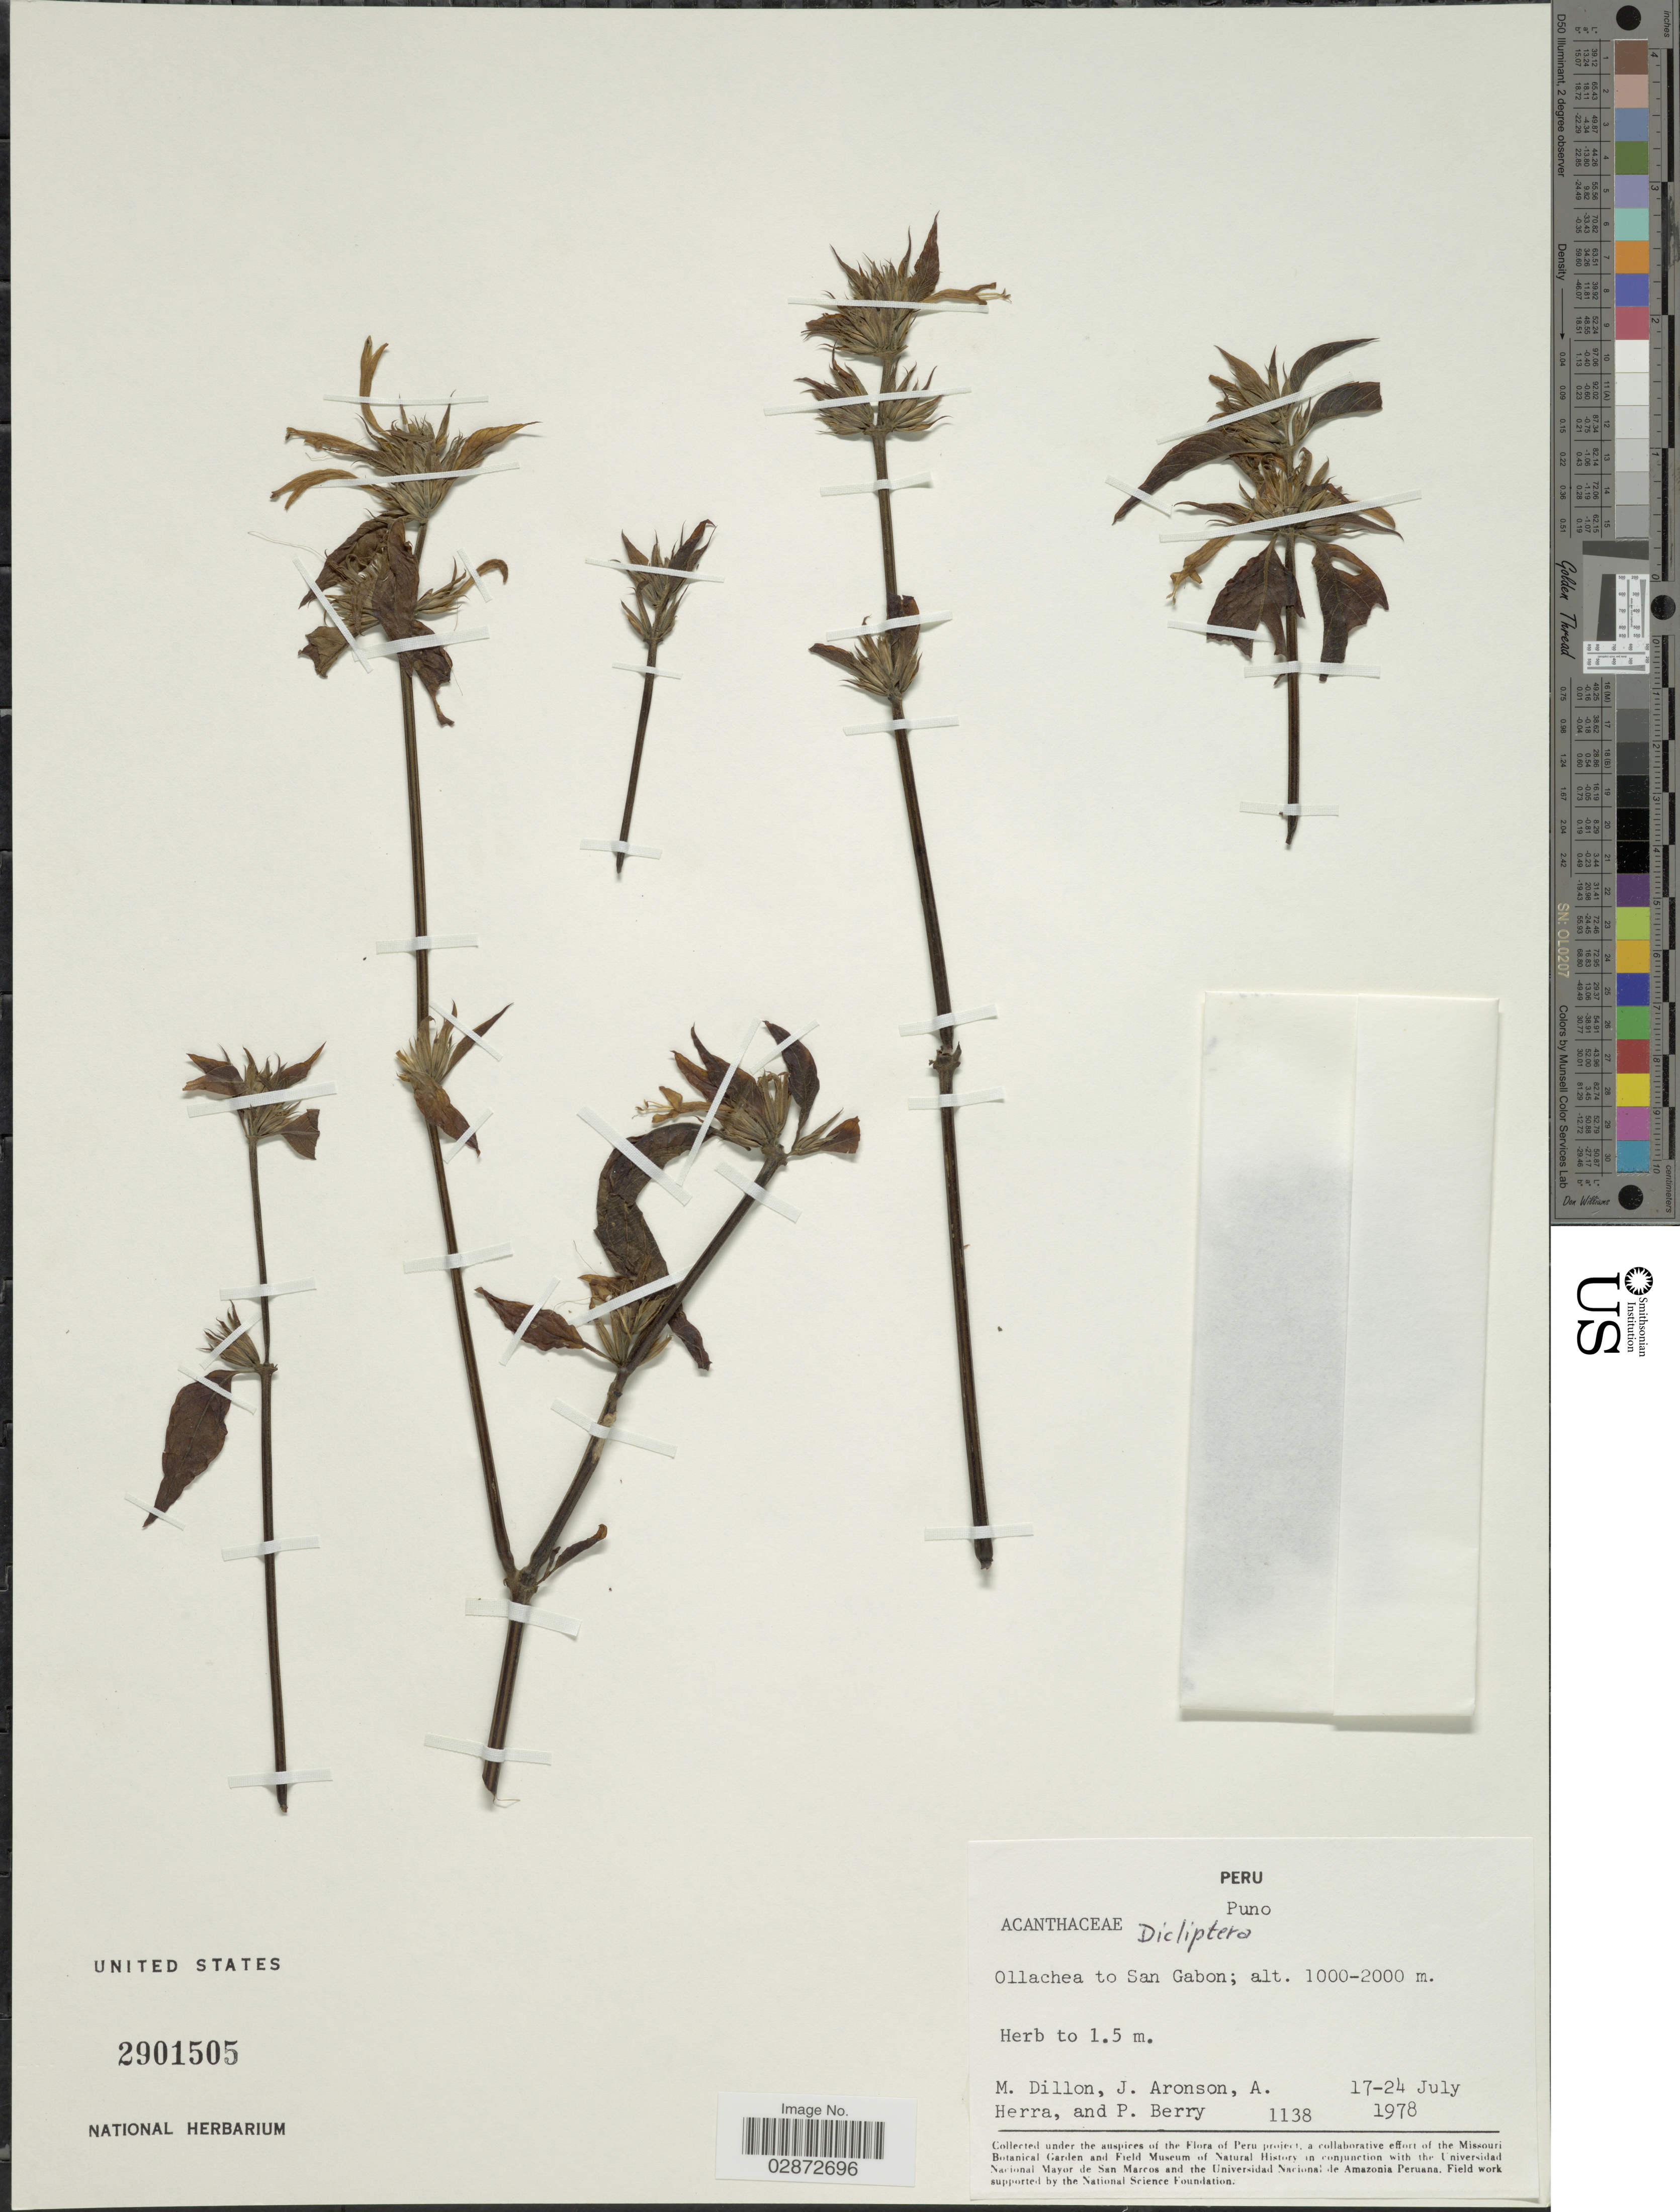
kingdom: Plantae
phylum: Tracheophyta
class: Magnoliopsida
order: Lamiales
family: Acanthaceae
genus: Dicliptera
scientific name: Dicliptera sp.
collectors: M. O. Dillon, J. Aronson, A. Herra & P. Berry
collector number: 1138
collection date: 1978-07-17/1978-07-24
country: Peru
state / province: Puno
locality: Ollachea to San Gabon.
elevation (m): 1000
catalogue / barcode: US 2901505